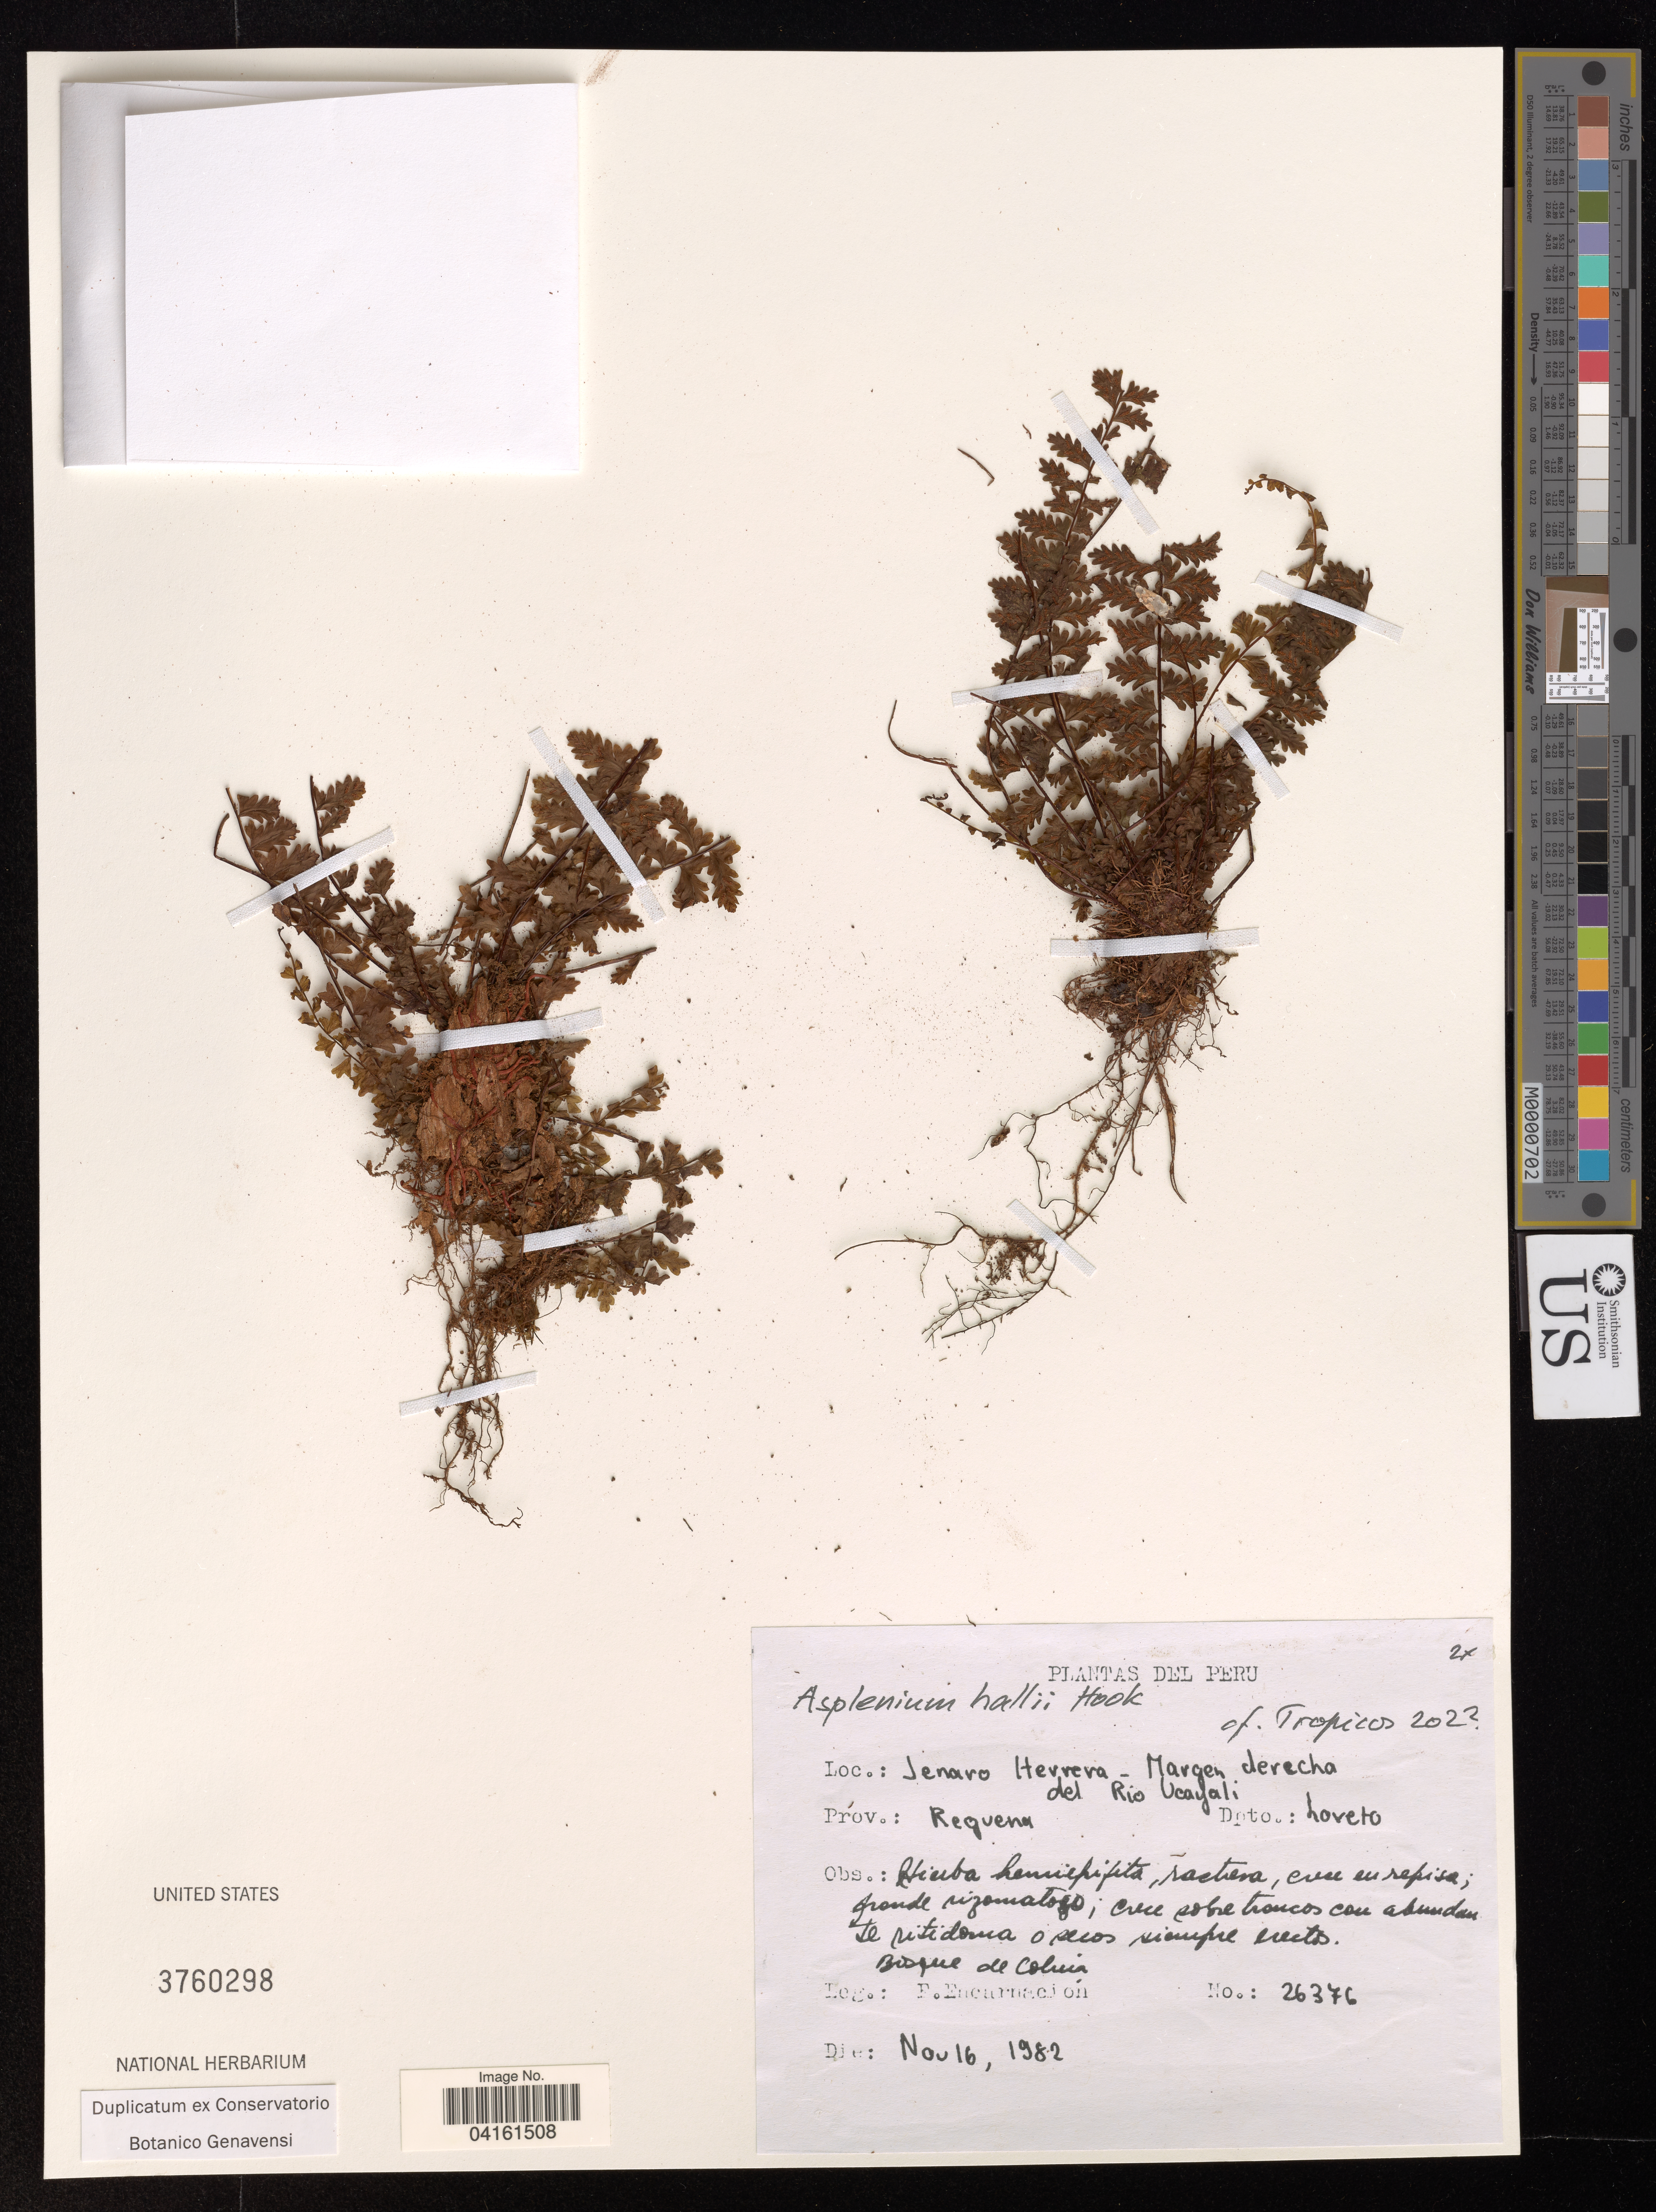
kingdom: Plantae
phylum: Tracheophyta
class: Polypodiopsida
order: Polypodiales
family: Aspleniaceae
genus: Asplenium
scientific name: Asplenium hallii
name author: Hook.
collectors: F. Encarnación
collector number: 26376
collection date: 1982-11-16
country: Peru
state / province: Loreto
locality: Jenaro Herrera - Margen derecha del Rio Ucayali. Próv.: Requena.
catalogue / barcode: US 3760298